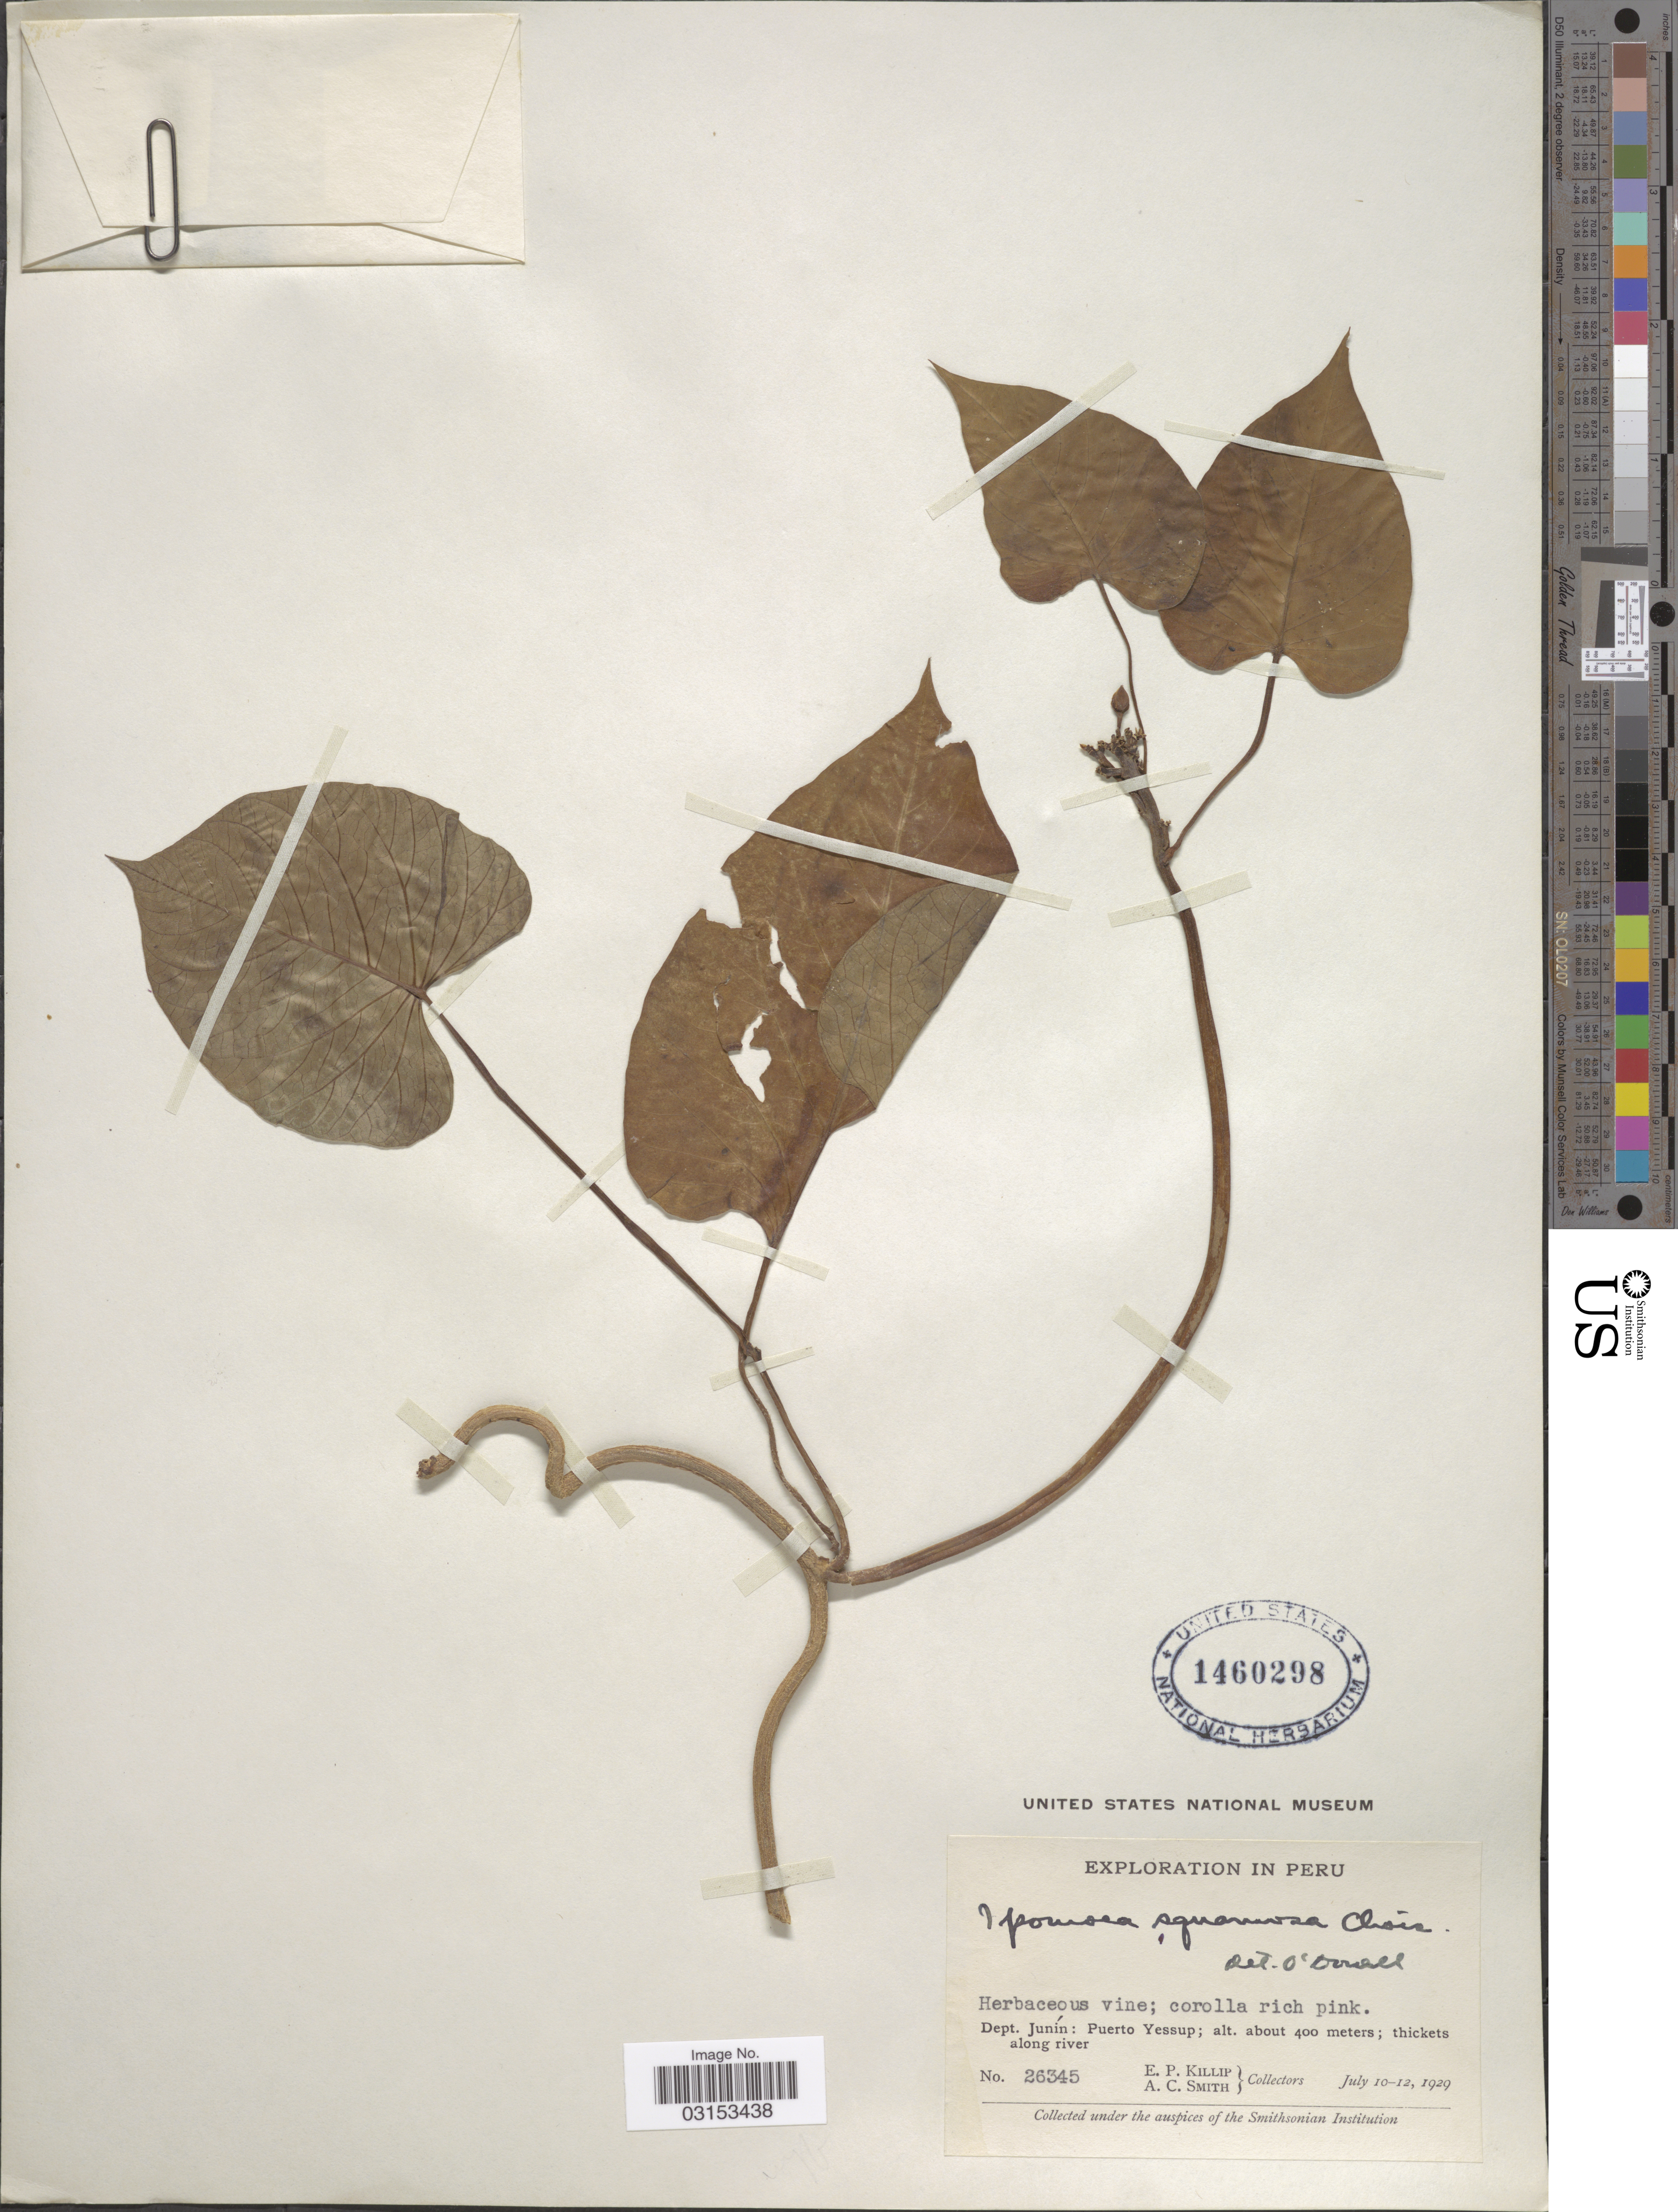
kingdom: Plantae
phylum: Tracheophyta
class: Magnoliopsida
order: Solanales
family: Convolvulaceae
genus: Ipomoea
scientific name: Ipomoea squamosa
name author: Choisy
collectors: E. P. Killip & A. C. Smith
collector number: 26345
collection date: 1929-07-10/1929-07-12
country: Peru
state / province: Junín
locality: Dept. Junín: Puerto Yessup.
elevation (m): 400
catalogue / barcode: US 1460298